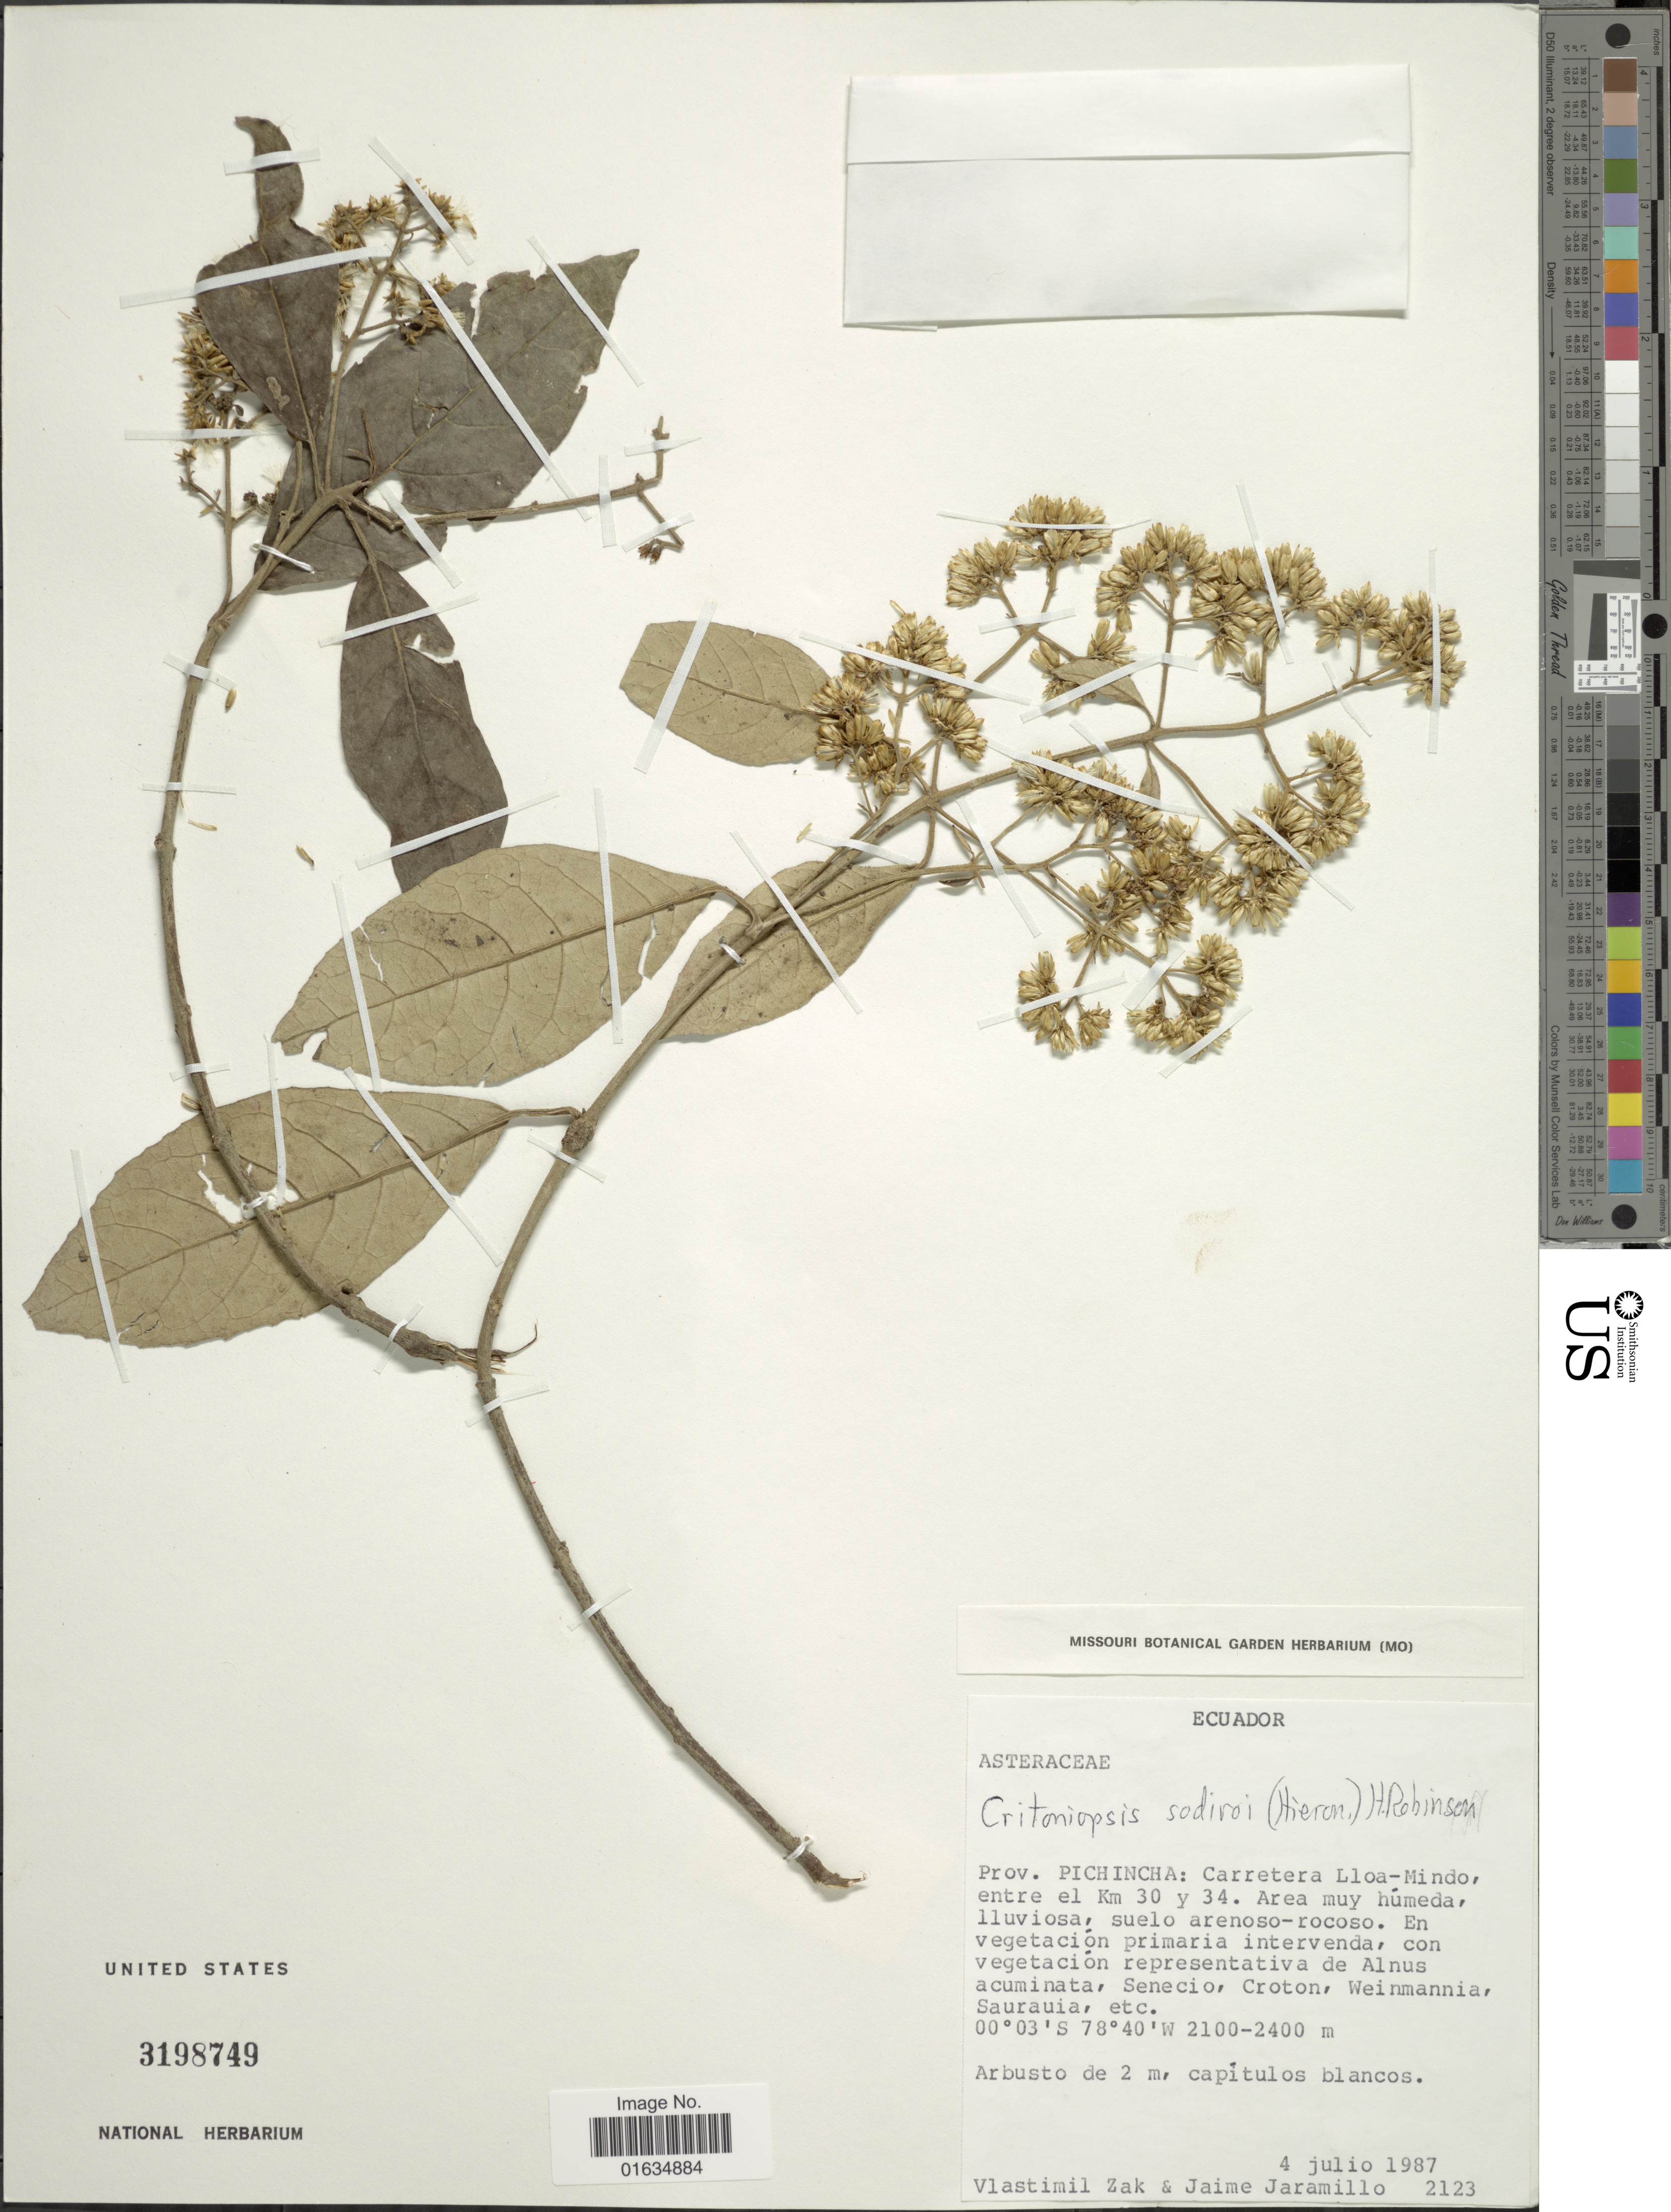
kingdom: Plantae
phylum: Tracheophyta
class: Magnoliopsida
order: Asterales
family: Asteraceae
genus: Critoniopsis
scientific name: Critoniopsis sodiroi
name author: (Hieron. ex Sodiro) H. Rob.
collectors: V. Zak & J. Jaramillo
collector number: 2123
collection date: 1987-07-04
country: Ecuador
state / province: Pichincha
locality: Prov. Pichincha, Carretera Lloa-Mindo, entre el Km 30 y 34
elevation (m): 2100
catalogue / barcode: US 3198749